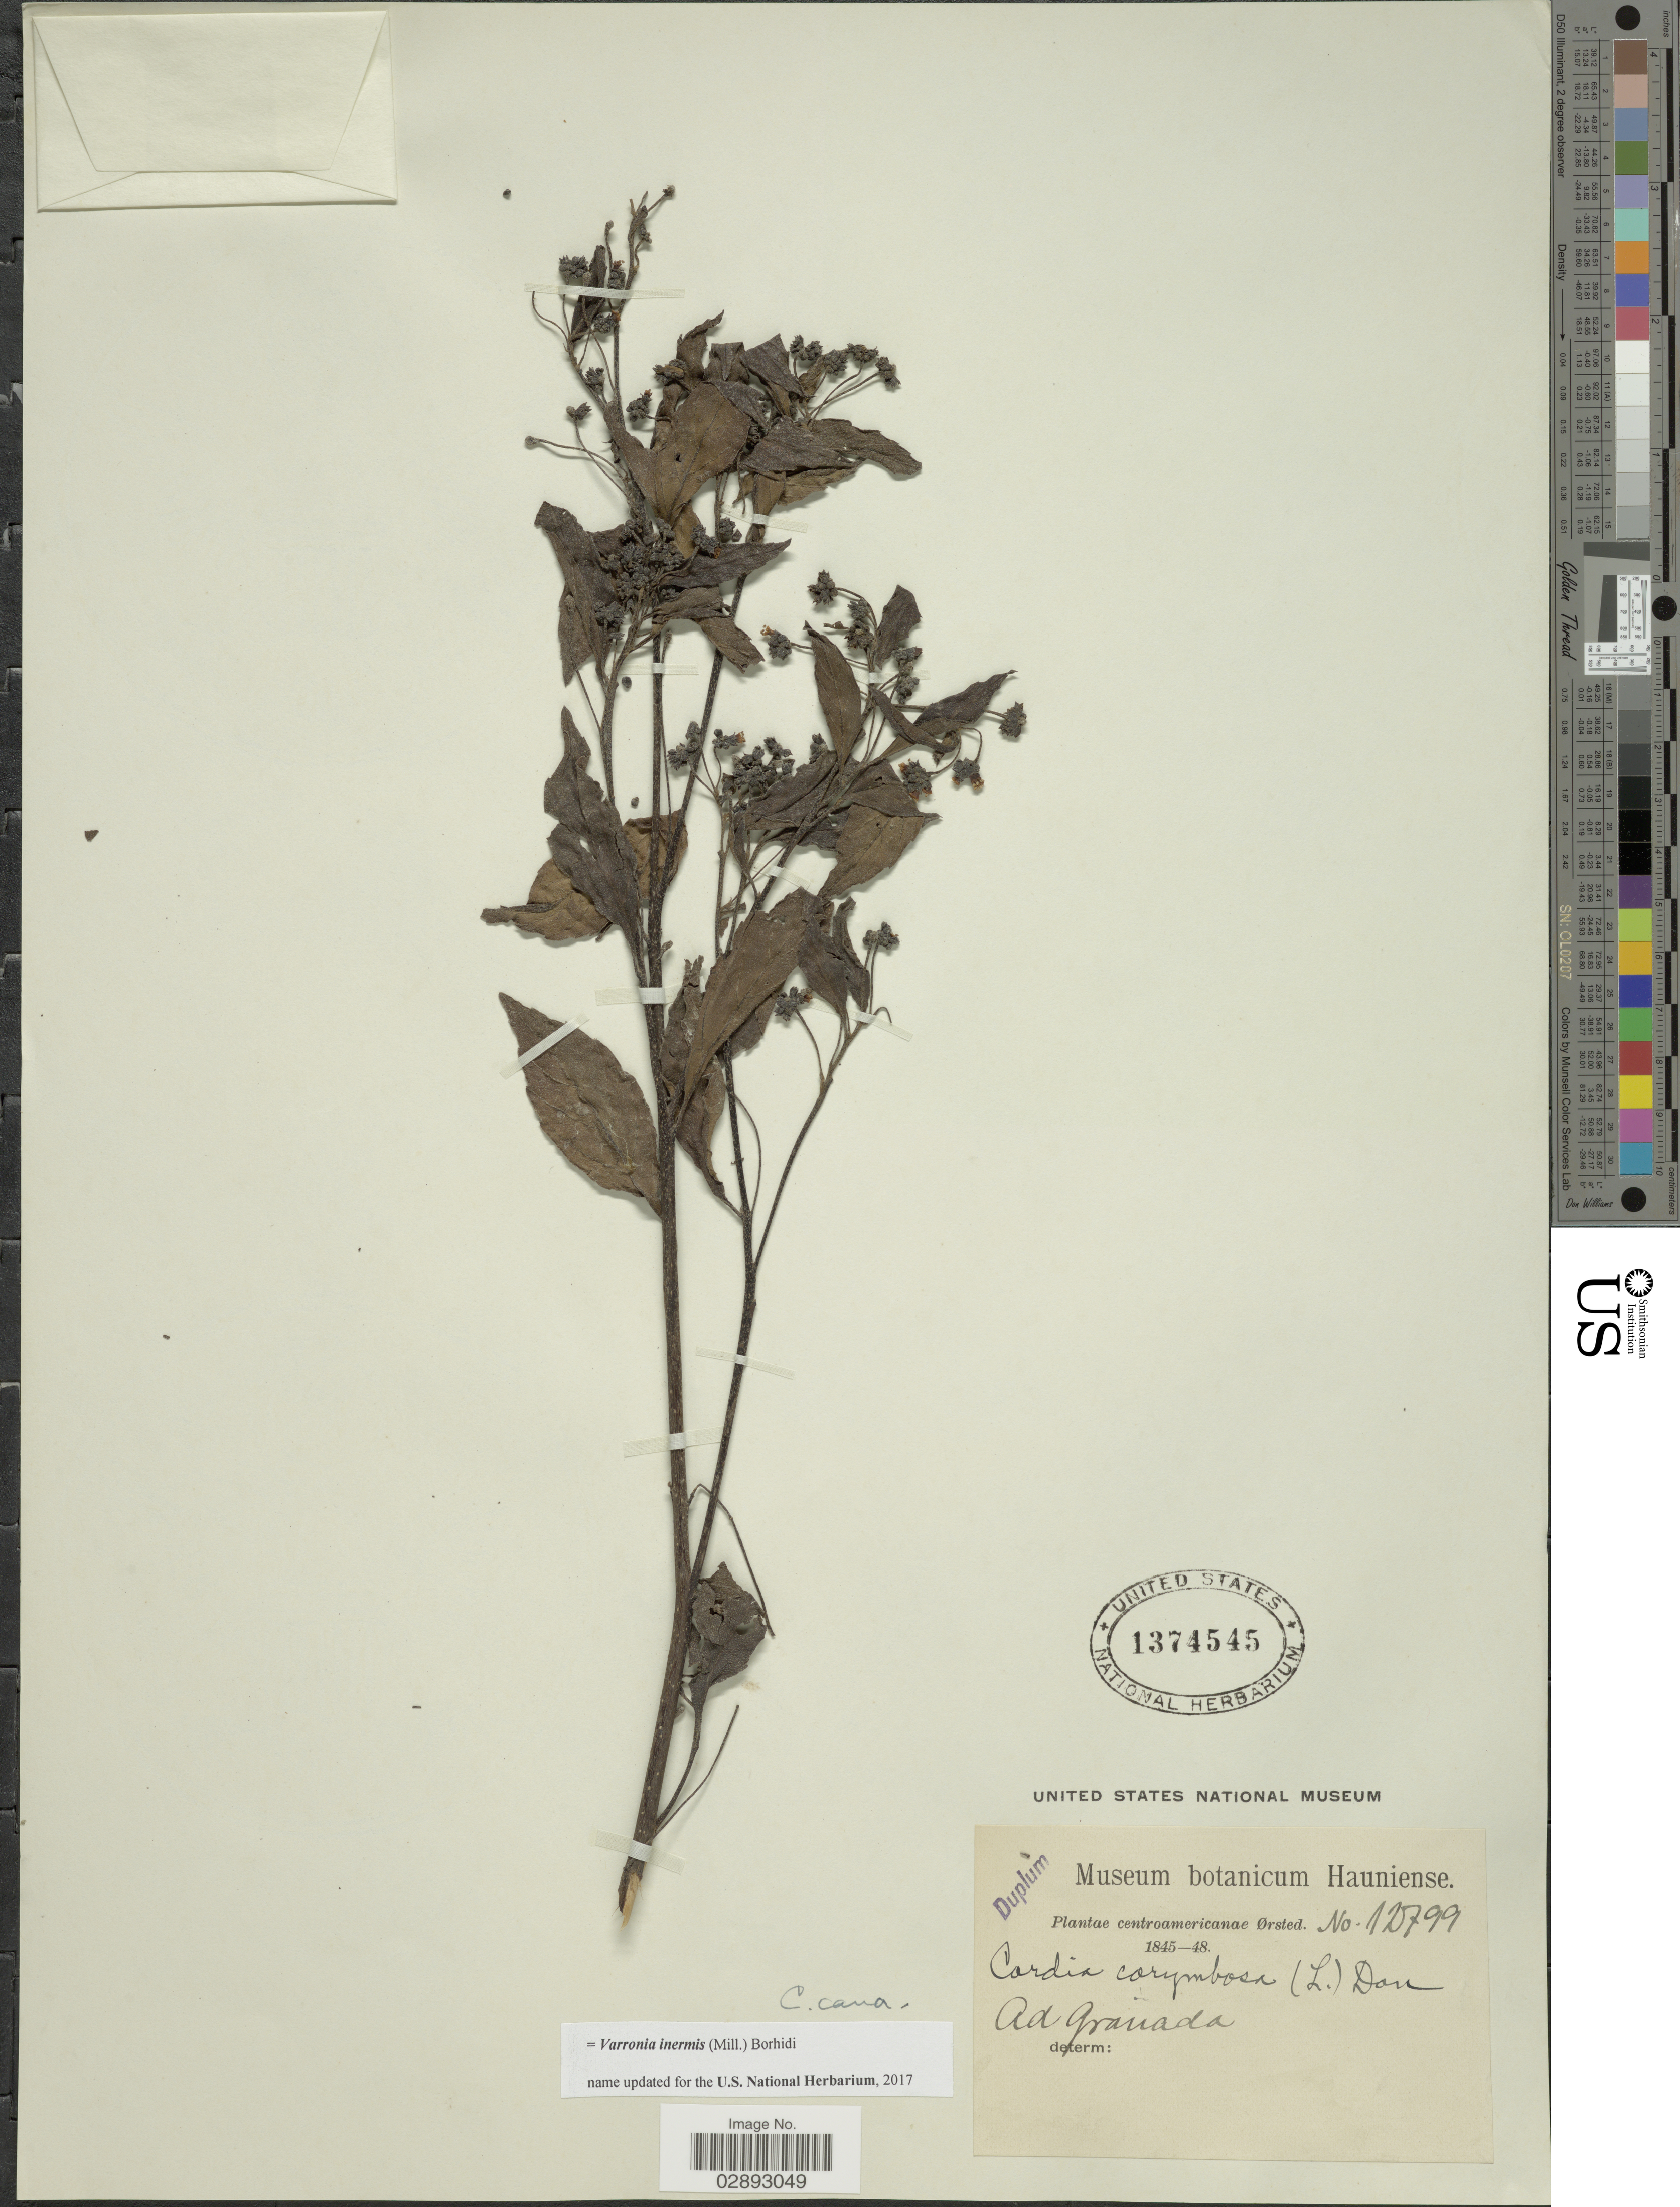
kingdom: Plantae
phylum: Tracheophyta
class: Magnoliopsida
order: Boraginales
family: Cordiaceae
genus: Varronia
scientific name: Varronia inermis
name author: (Mill.) Borhidi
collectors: Ørsted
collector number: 12799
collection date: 1845/1848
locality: Ad Granada.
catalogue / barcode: US 1374545